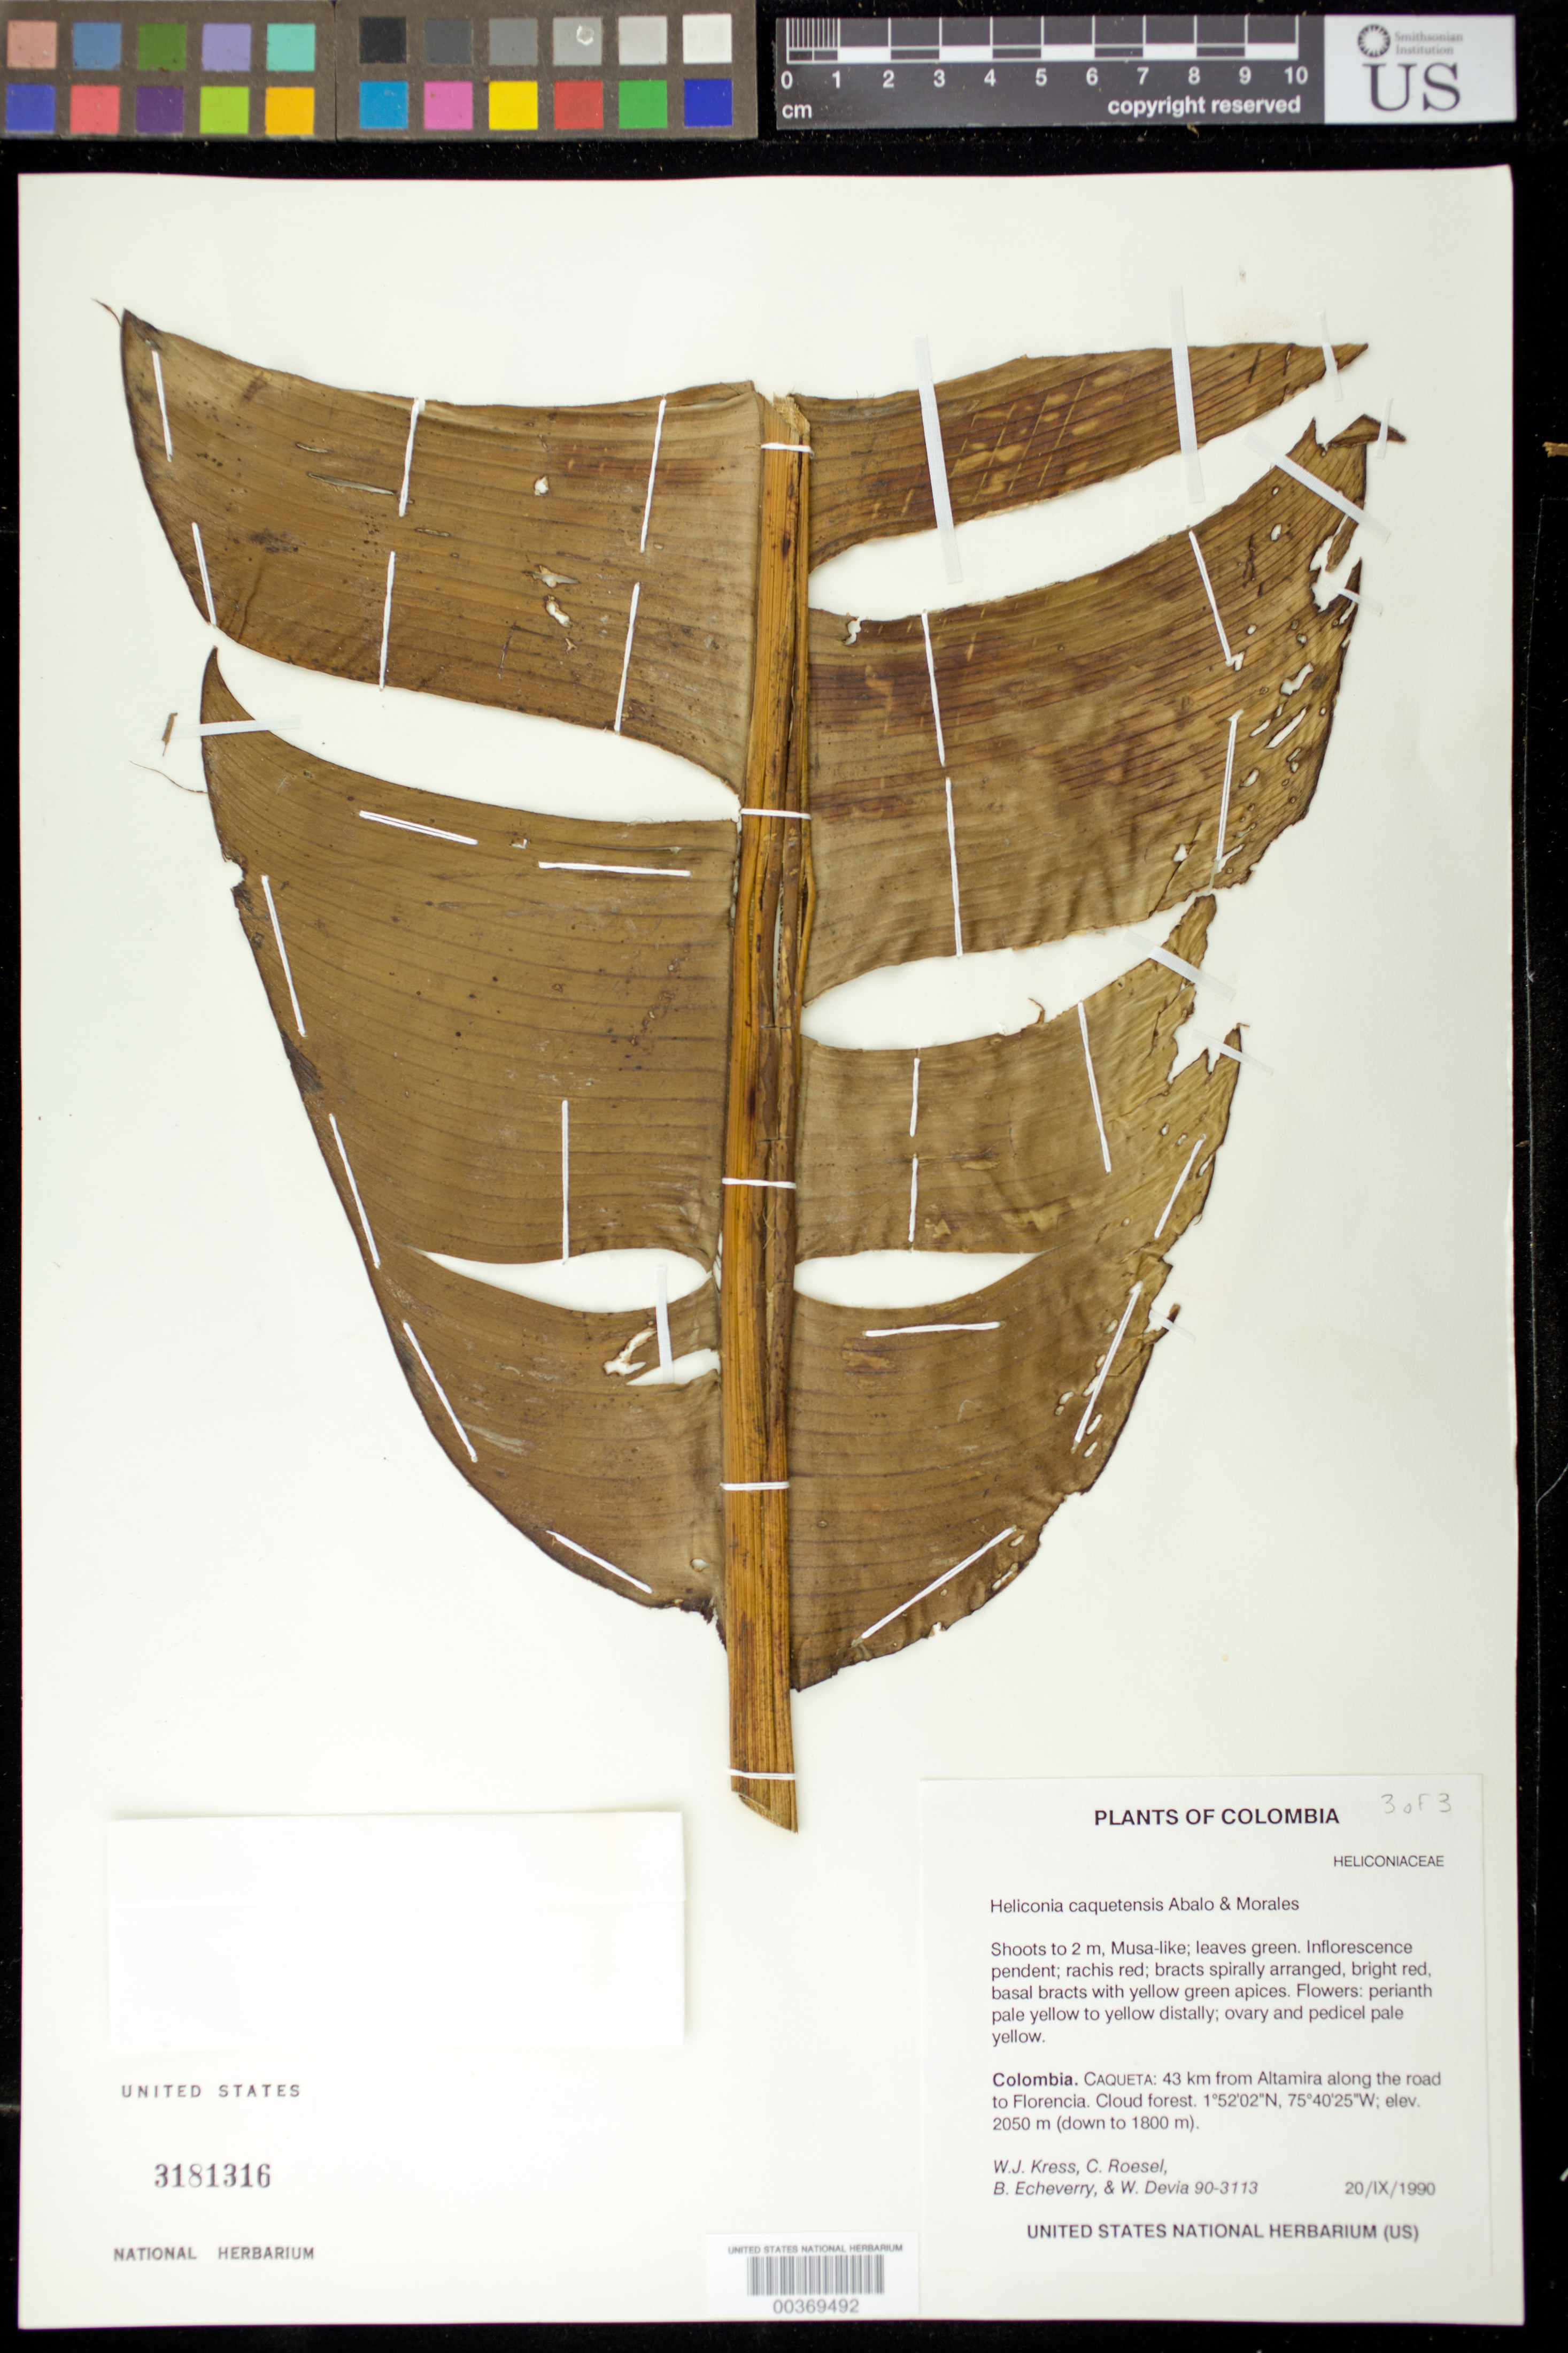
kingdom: Plantae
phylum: Tracheophyta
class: Liliopsida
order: Zingiberales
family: Heliconiaceae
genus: Heliconia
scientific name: Heliconia caquetensis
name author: Abalo & G. Morales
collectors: W. J. Kress, C. S. Roesel, B. Echeverry & W. Devia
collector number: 90-3113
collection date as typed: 20 Sep 1990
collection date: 1990-09-20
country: Colombia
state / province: Caquetá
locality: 43 km from Altamira along road to Florencia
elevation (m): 1800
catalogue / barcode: US 3181316